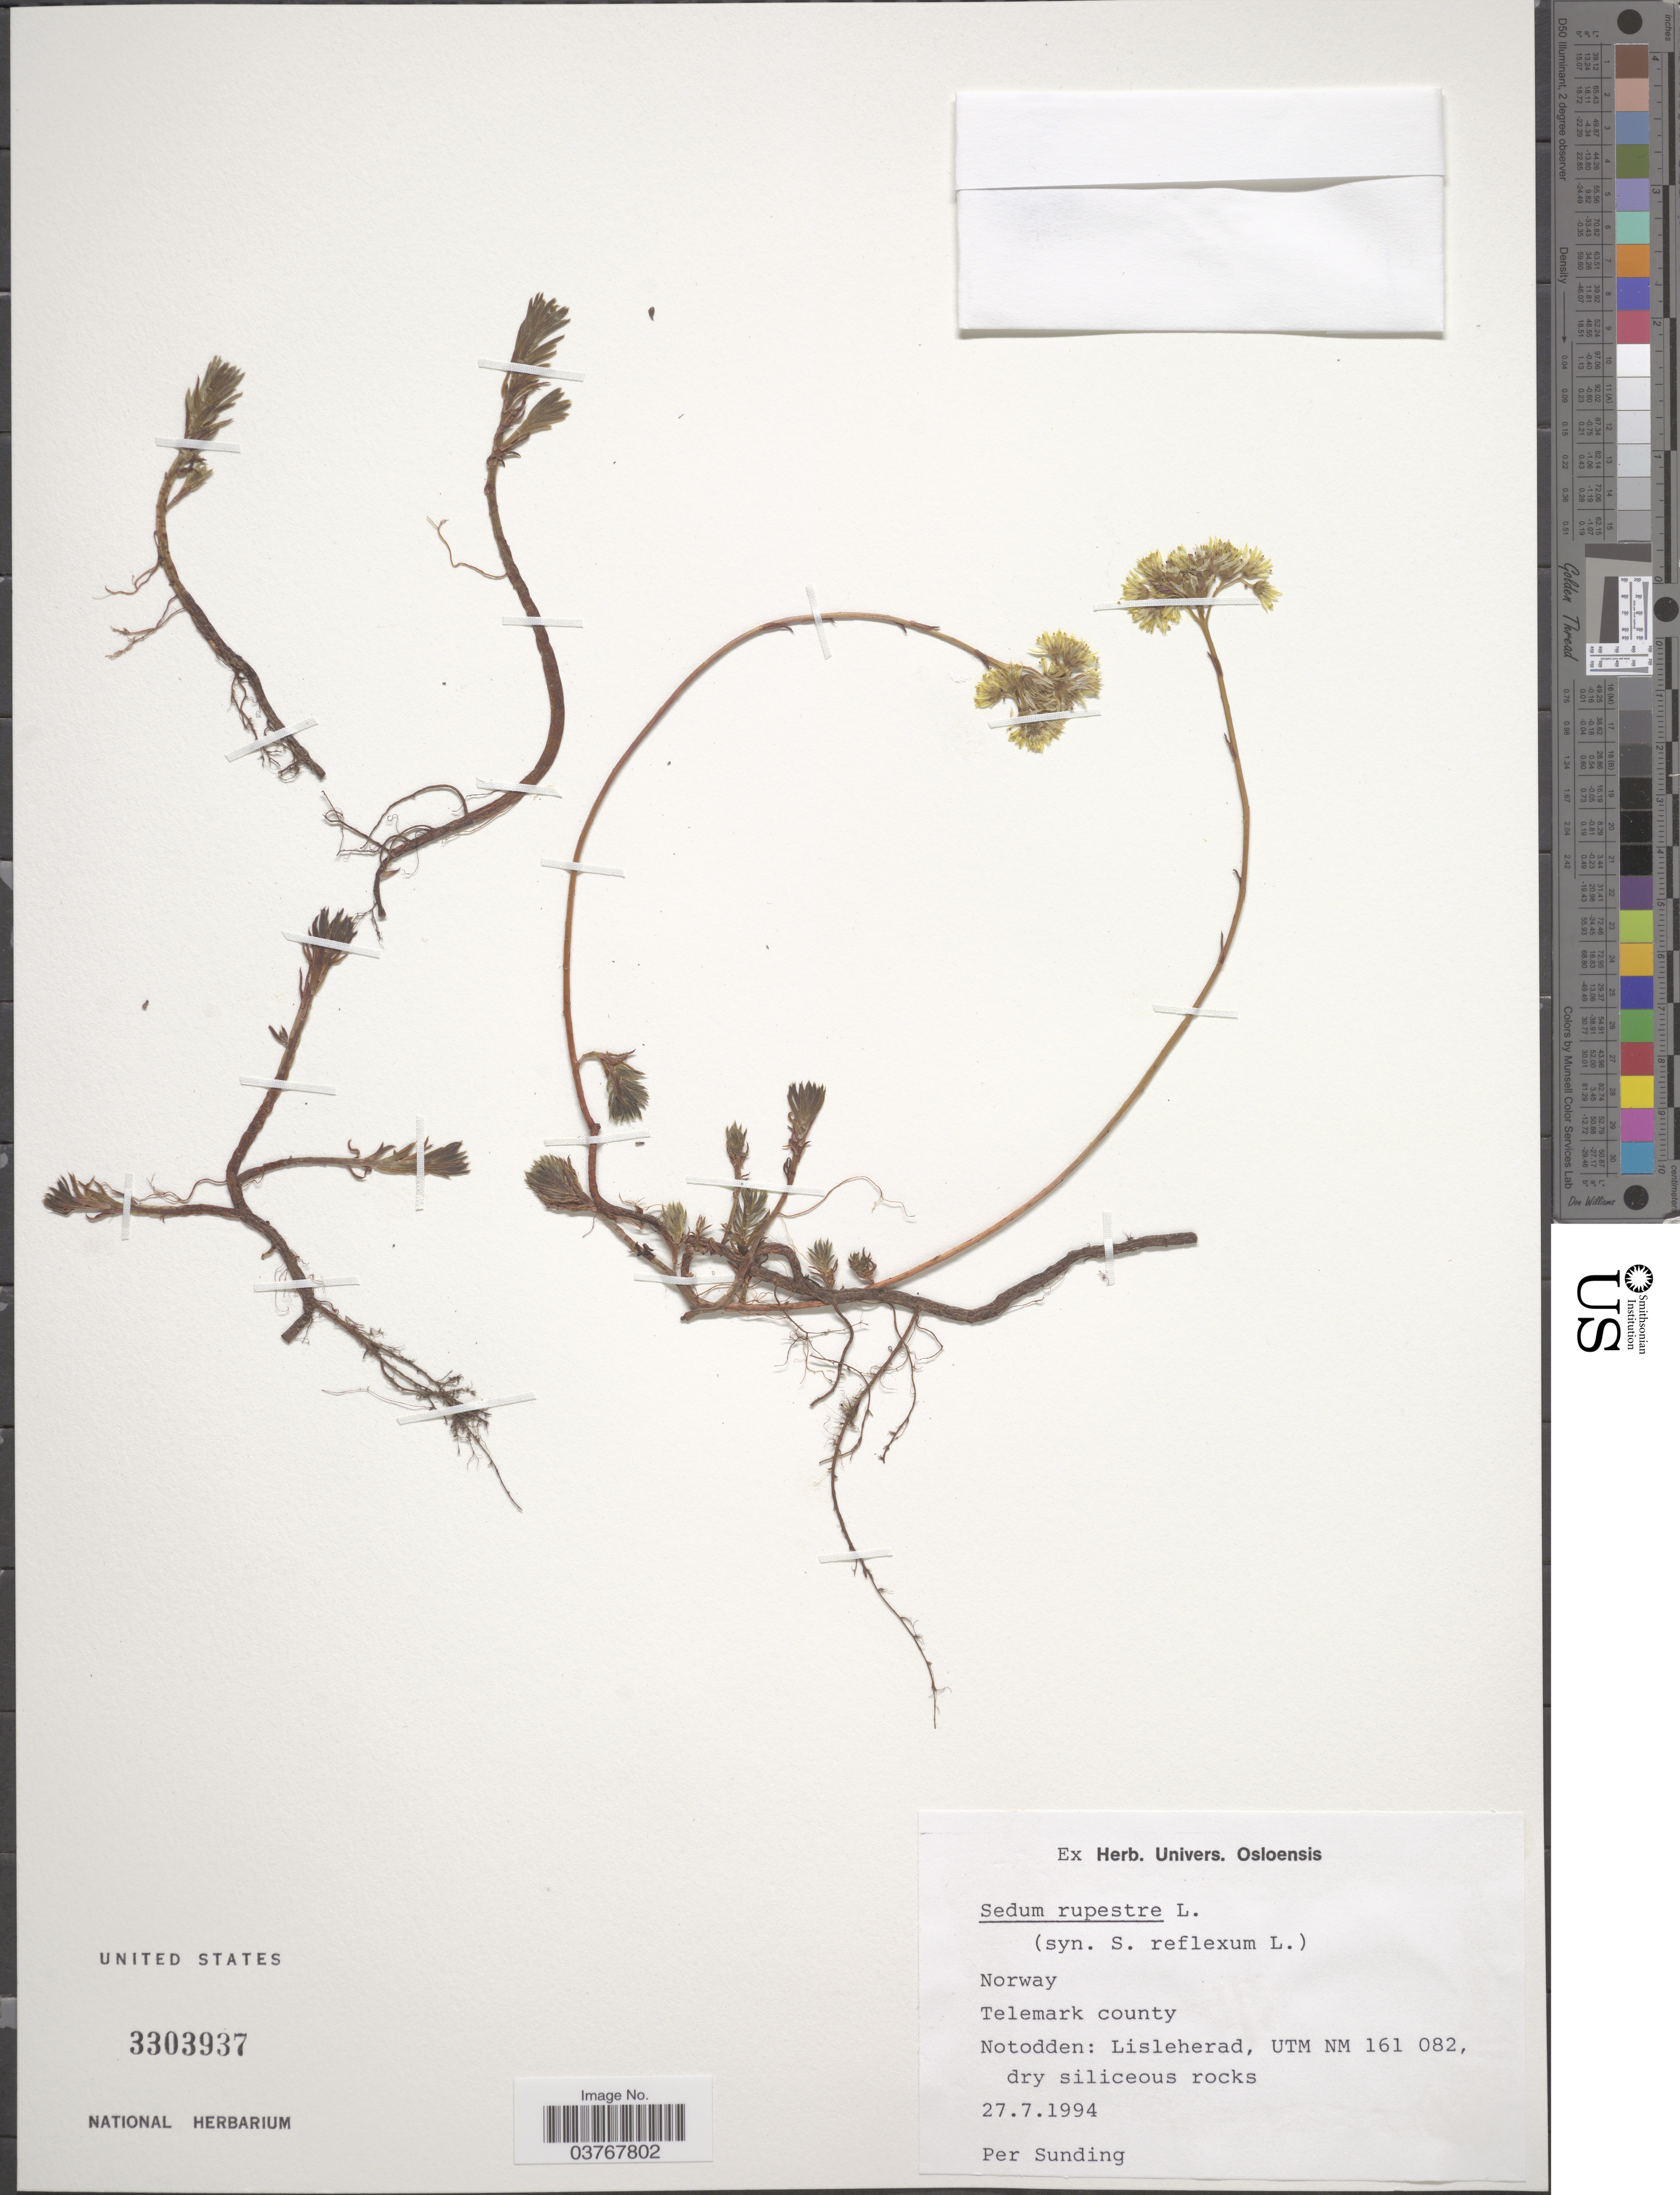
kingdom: Plantae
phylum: Tracheophyta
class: Magnoliopsida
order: Saxifragales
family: Crassulaceae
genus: Petrosedum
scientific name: Petrosedum rupestre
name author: (L.) P.V. Heath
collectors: P. O. Sunding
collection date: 1994-07-27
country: Norway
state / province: Telemark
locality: Telemark county. Notodden: Lisleherad, UTM NM 161 082.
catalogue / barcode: US 3303937